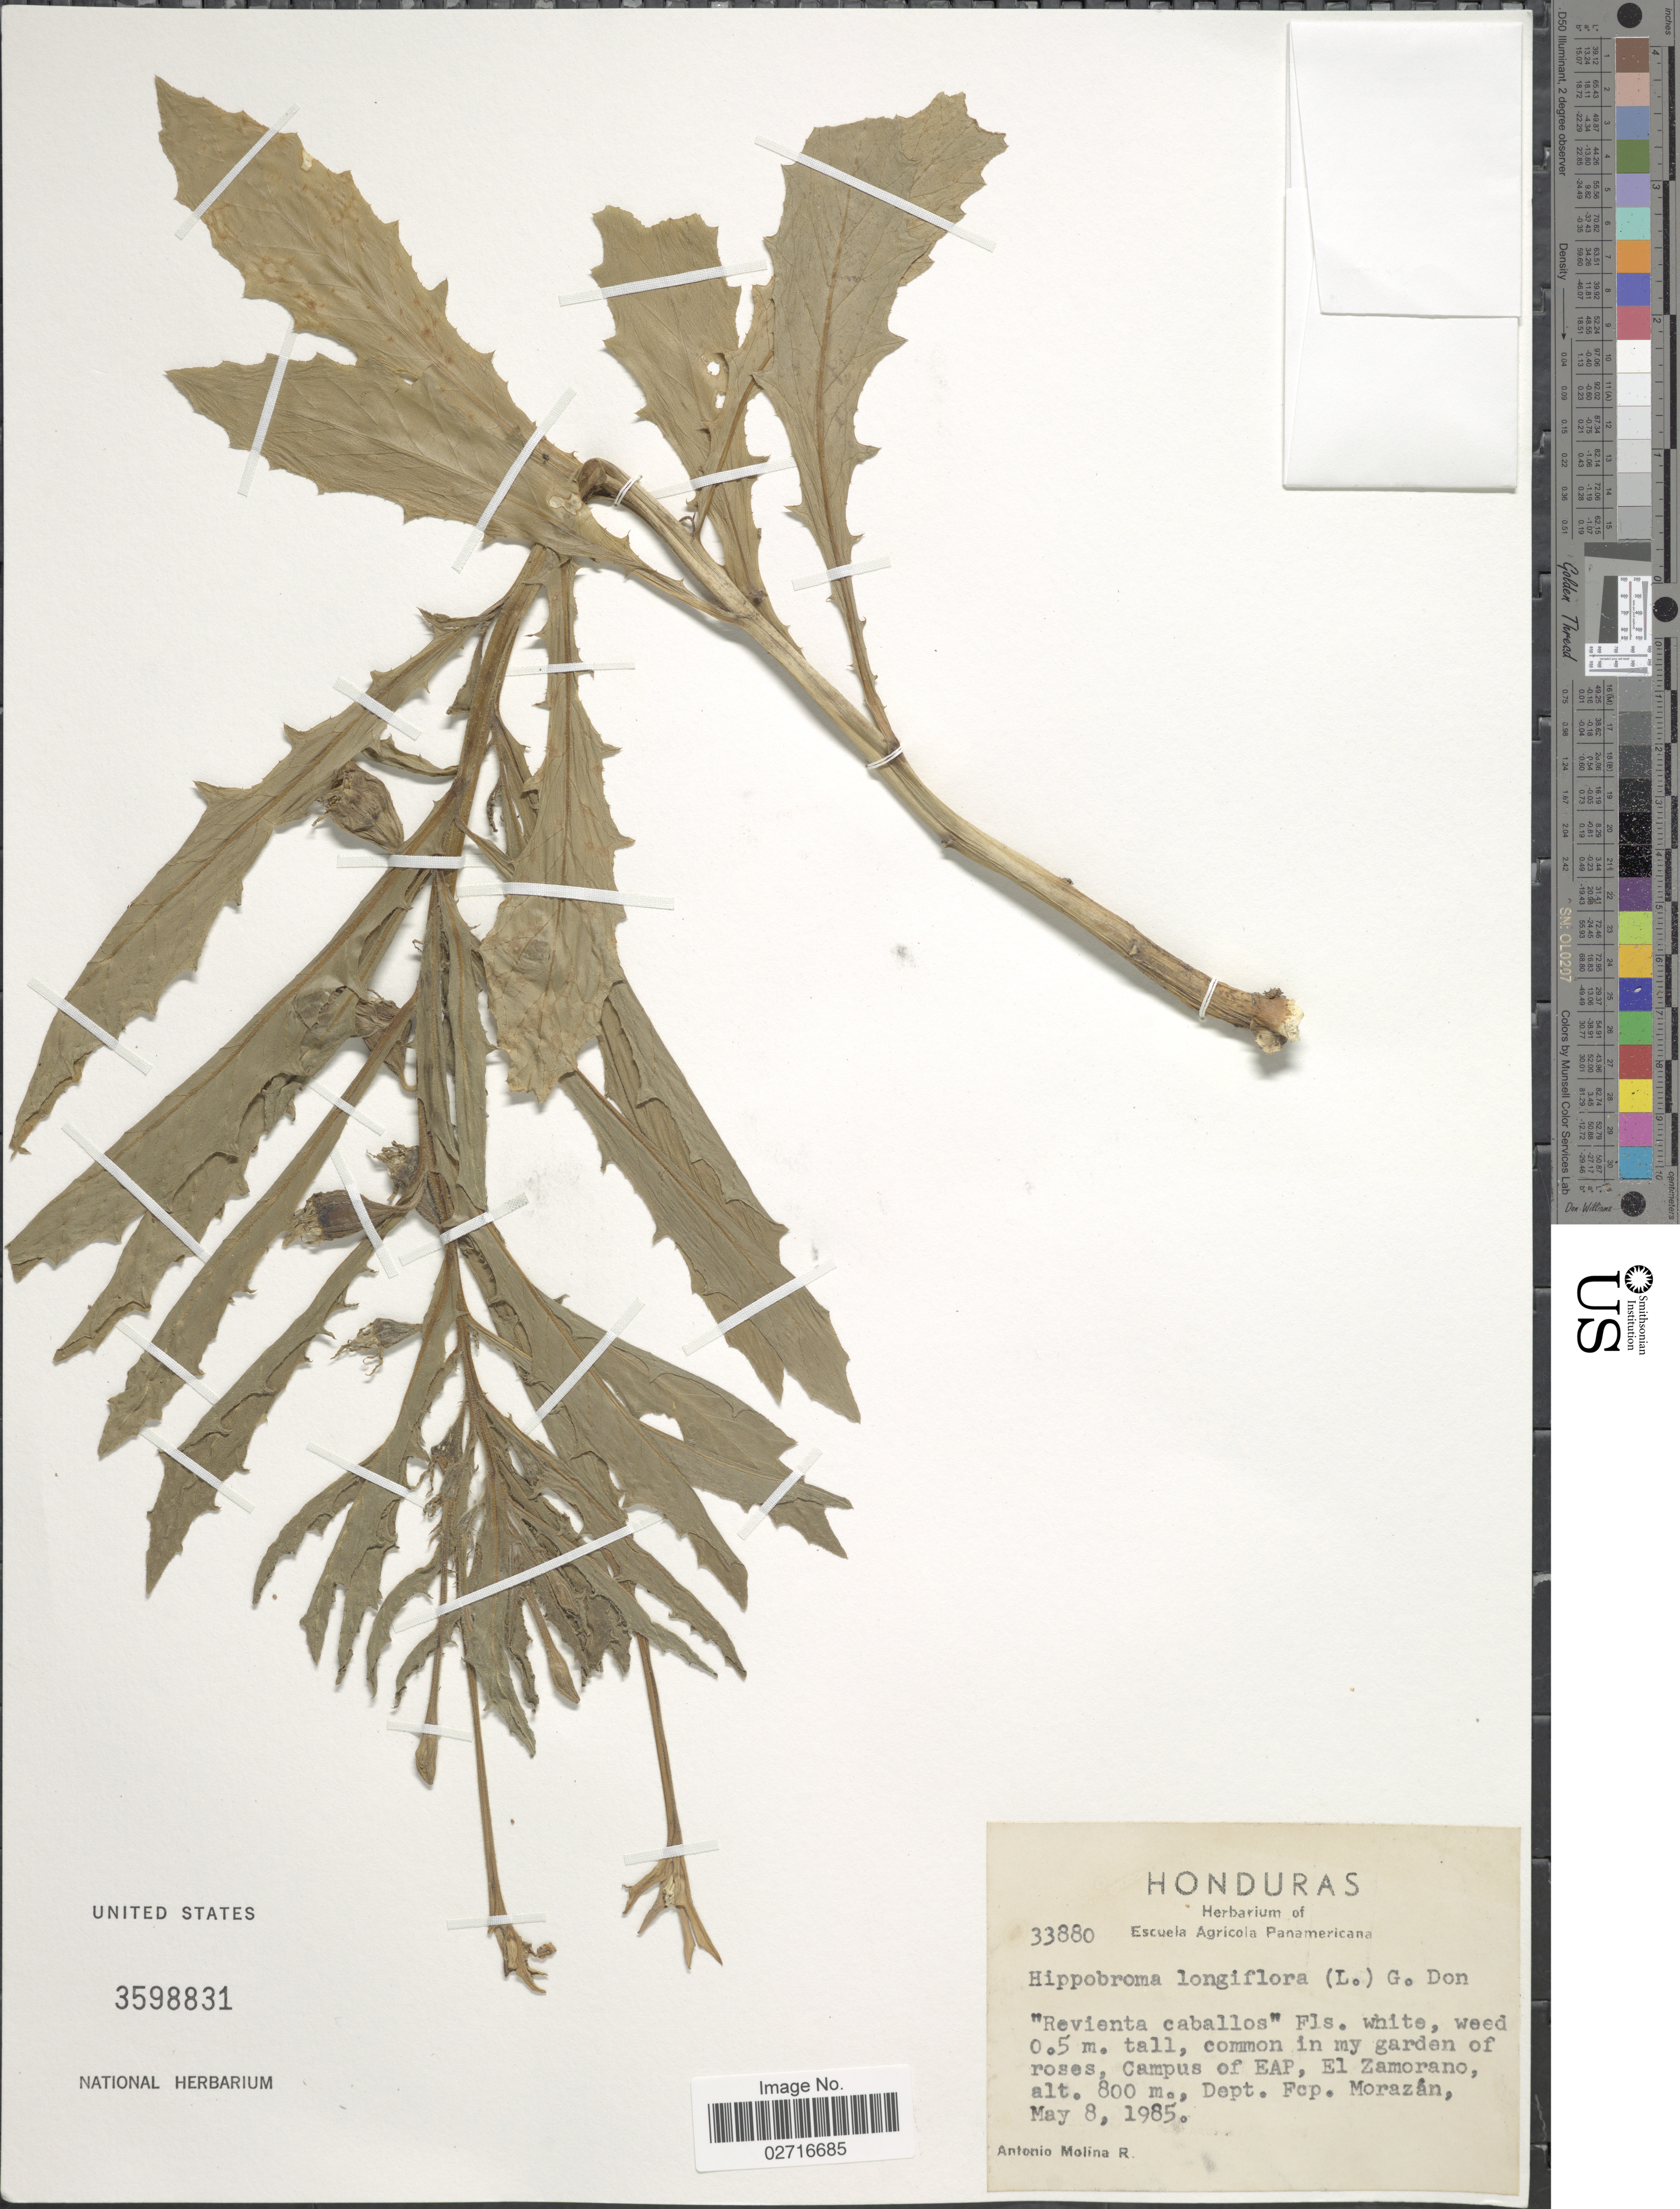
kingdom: Plantae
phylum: Tracheophyta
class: Magnoliopsida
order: Asterales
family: Campanulaceae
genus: Hippobroma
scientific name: Hippobroma longiflora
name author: (L.) G. Don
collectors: A. Molina R.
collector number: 33880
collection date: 1985-05-08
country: Honduras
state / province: Fco. Morazán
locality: Common in my garden of roses, Campus of EAP, El Zamorano.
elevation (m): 800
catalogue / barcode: US 3598831